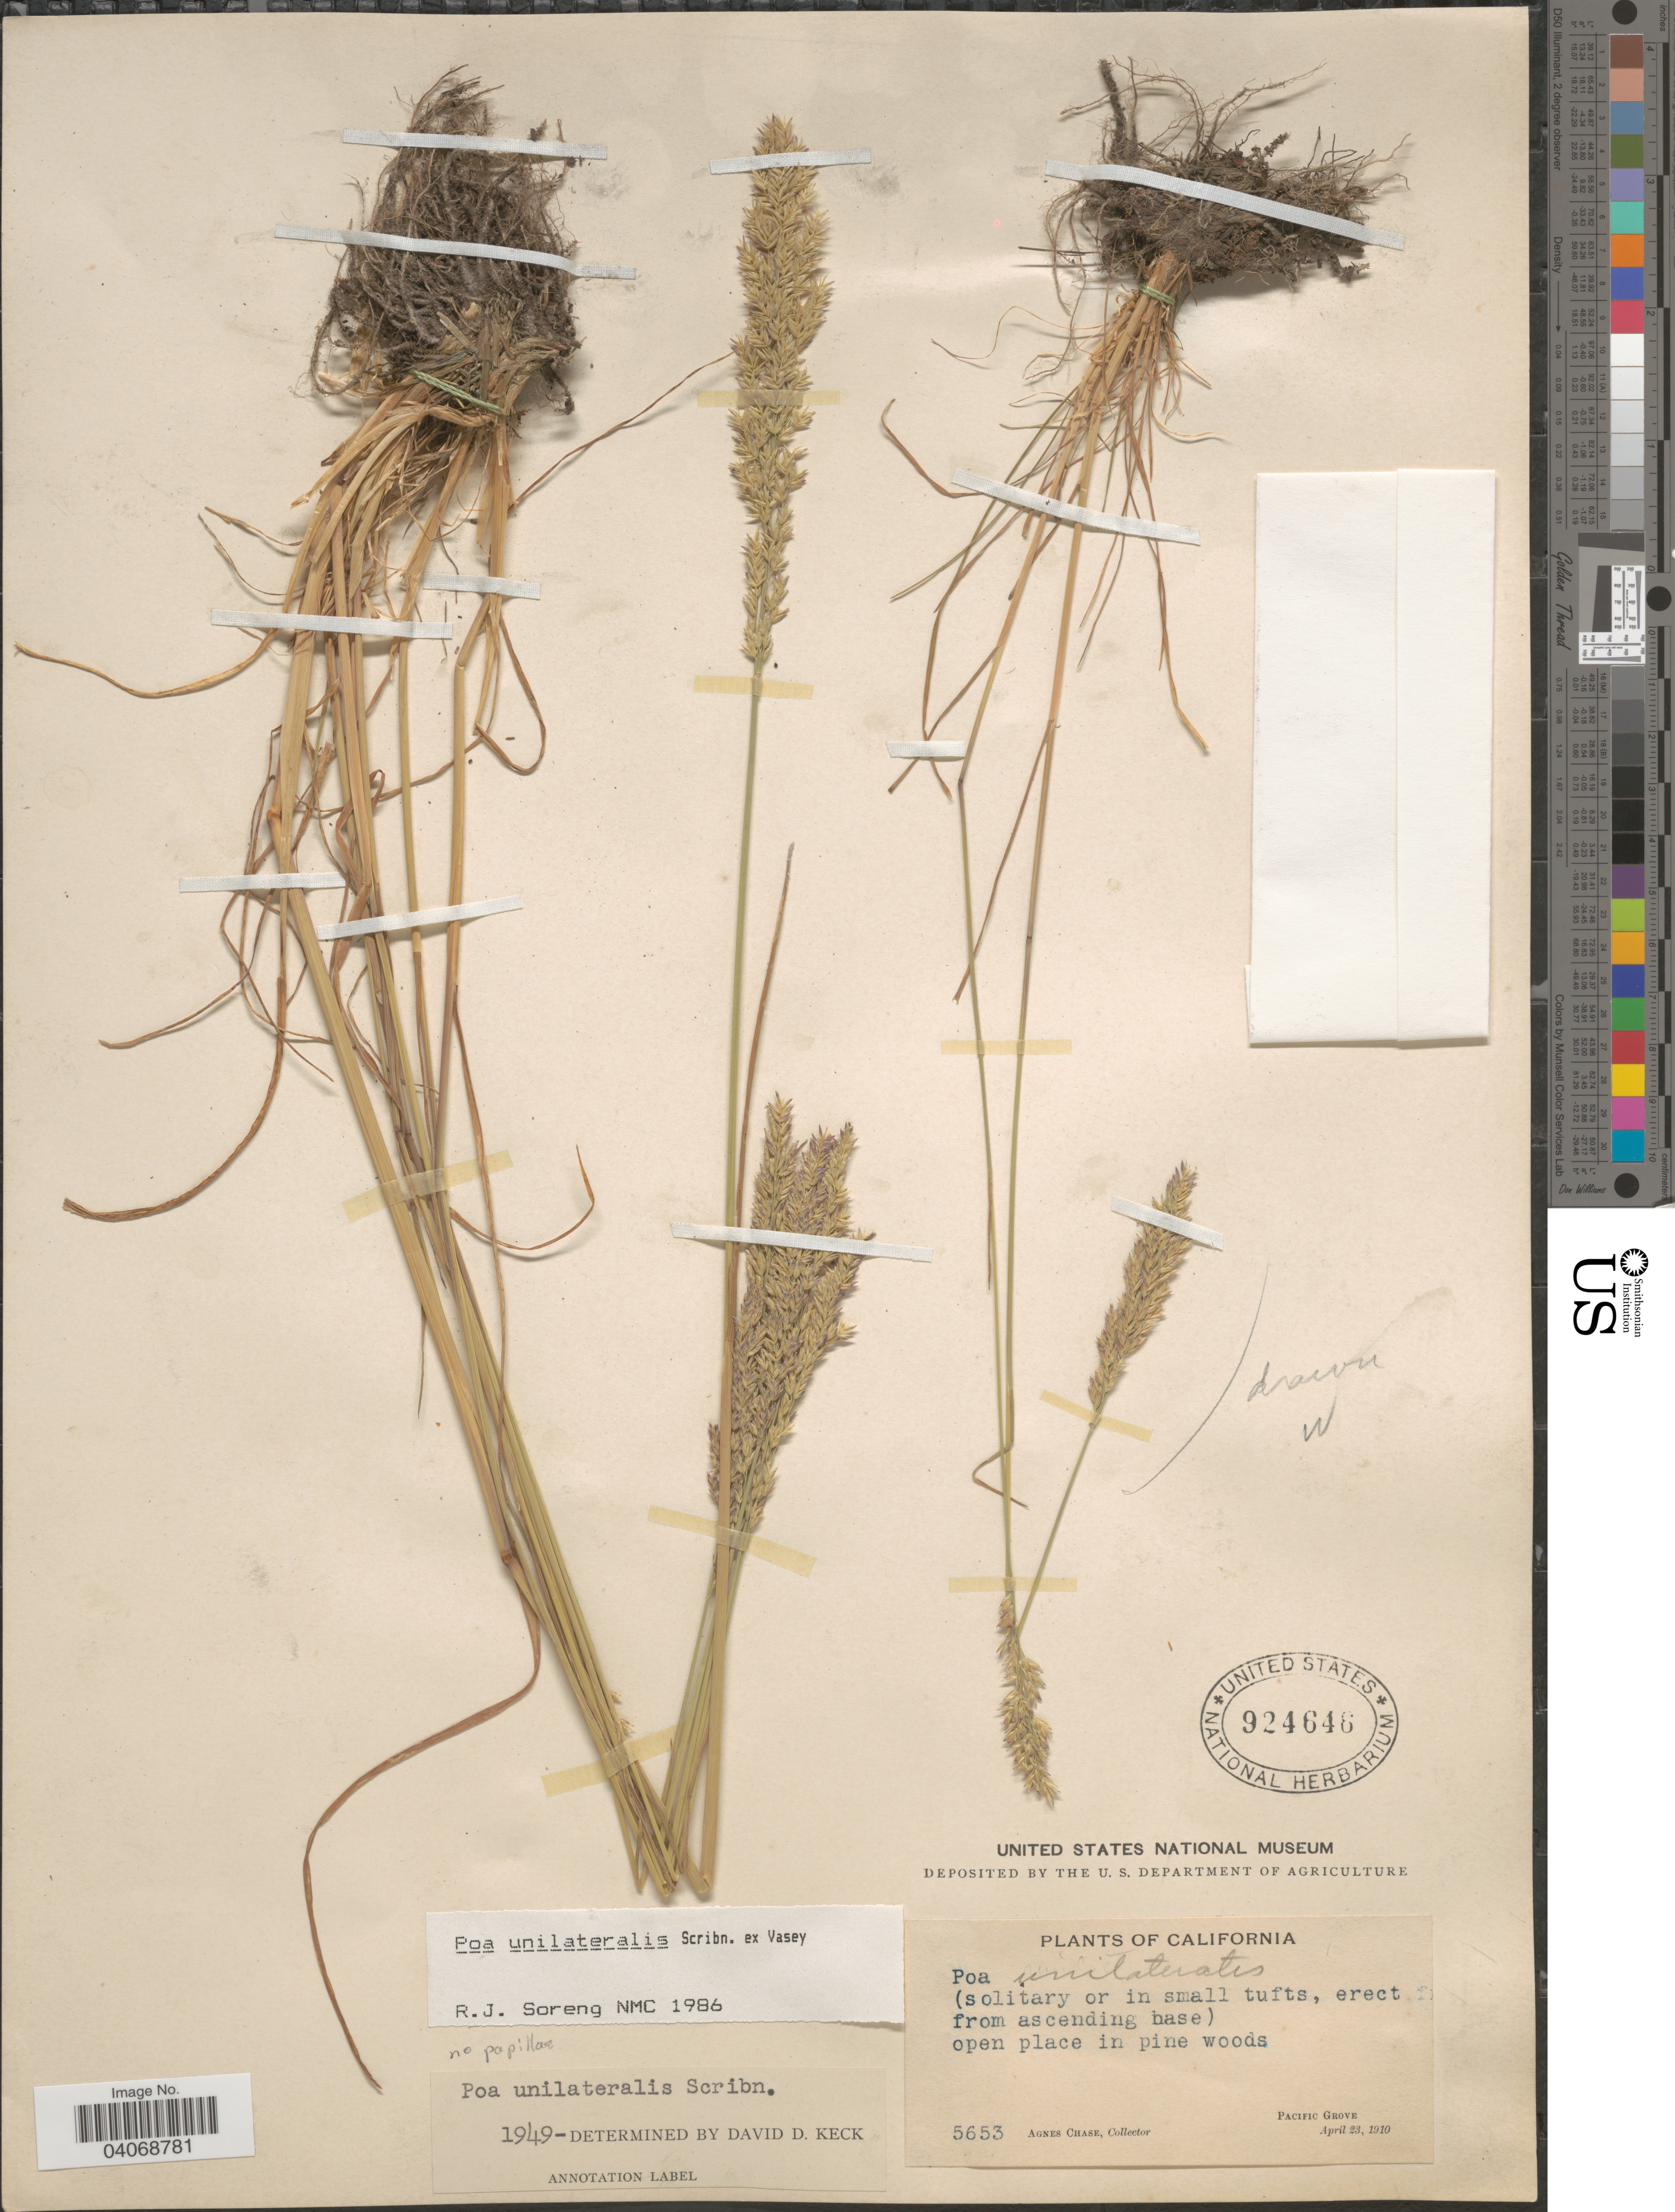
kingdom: Plantae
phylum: Tracheophyta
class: Liliopsida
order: Poales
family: Poaceae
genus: Poa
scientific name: Poa unilateralis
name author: Scribn. ex Vasey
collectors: A. Chase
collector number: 5653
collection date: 1910-04-23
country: United States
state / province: California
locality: Pacific Grove.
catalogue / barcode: US 924646